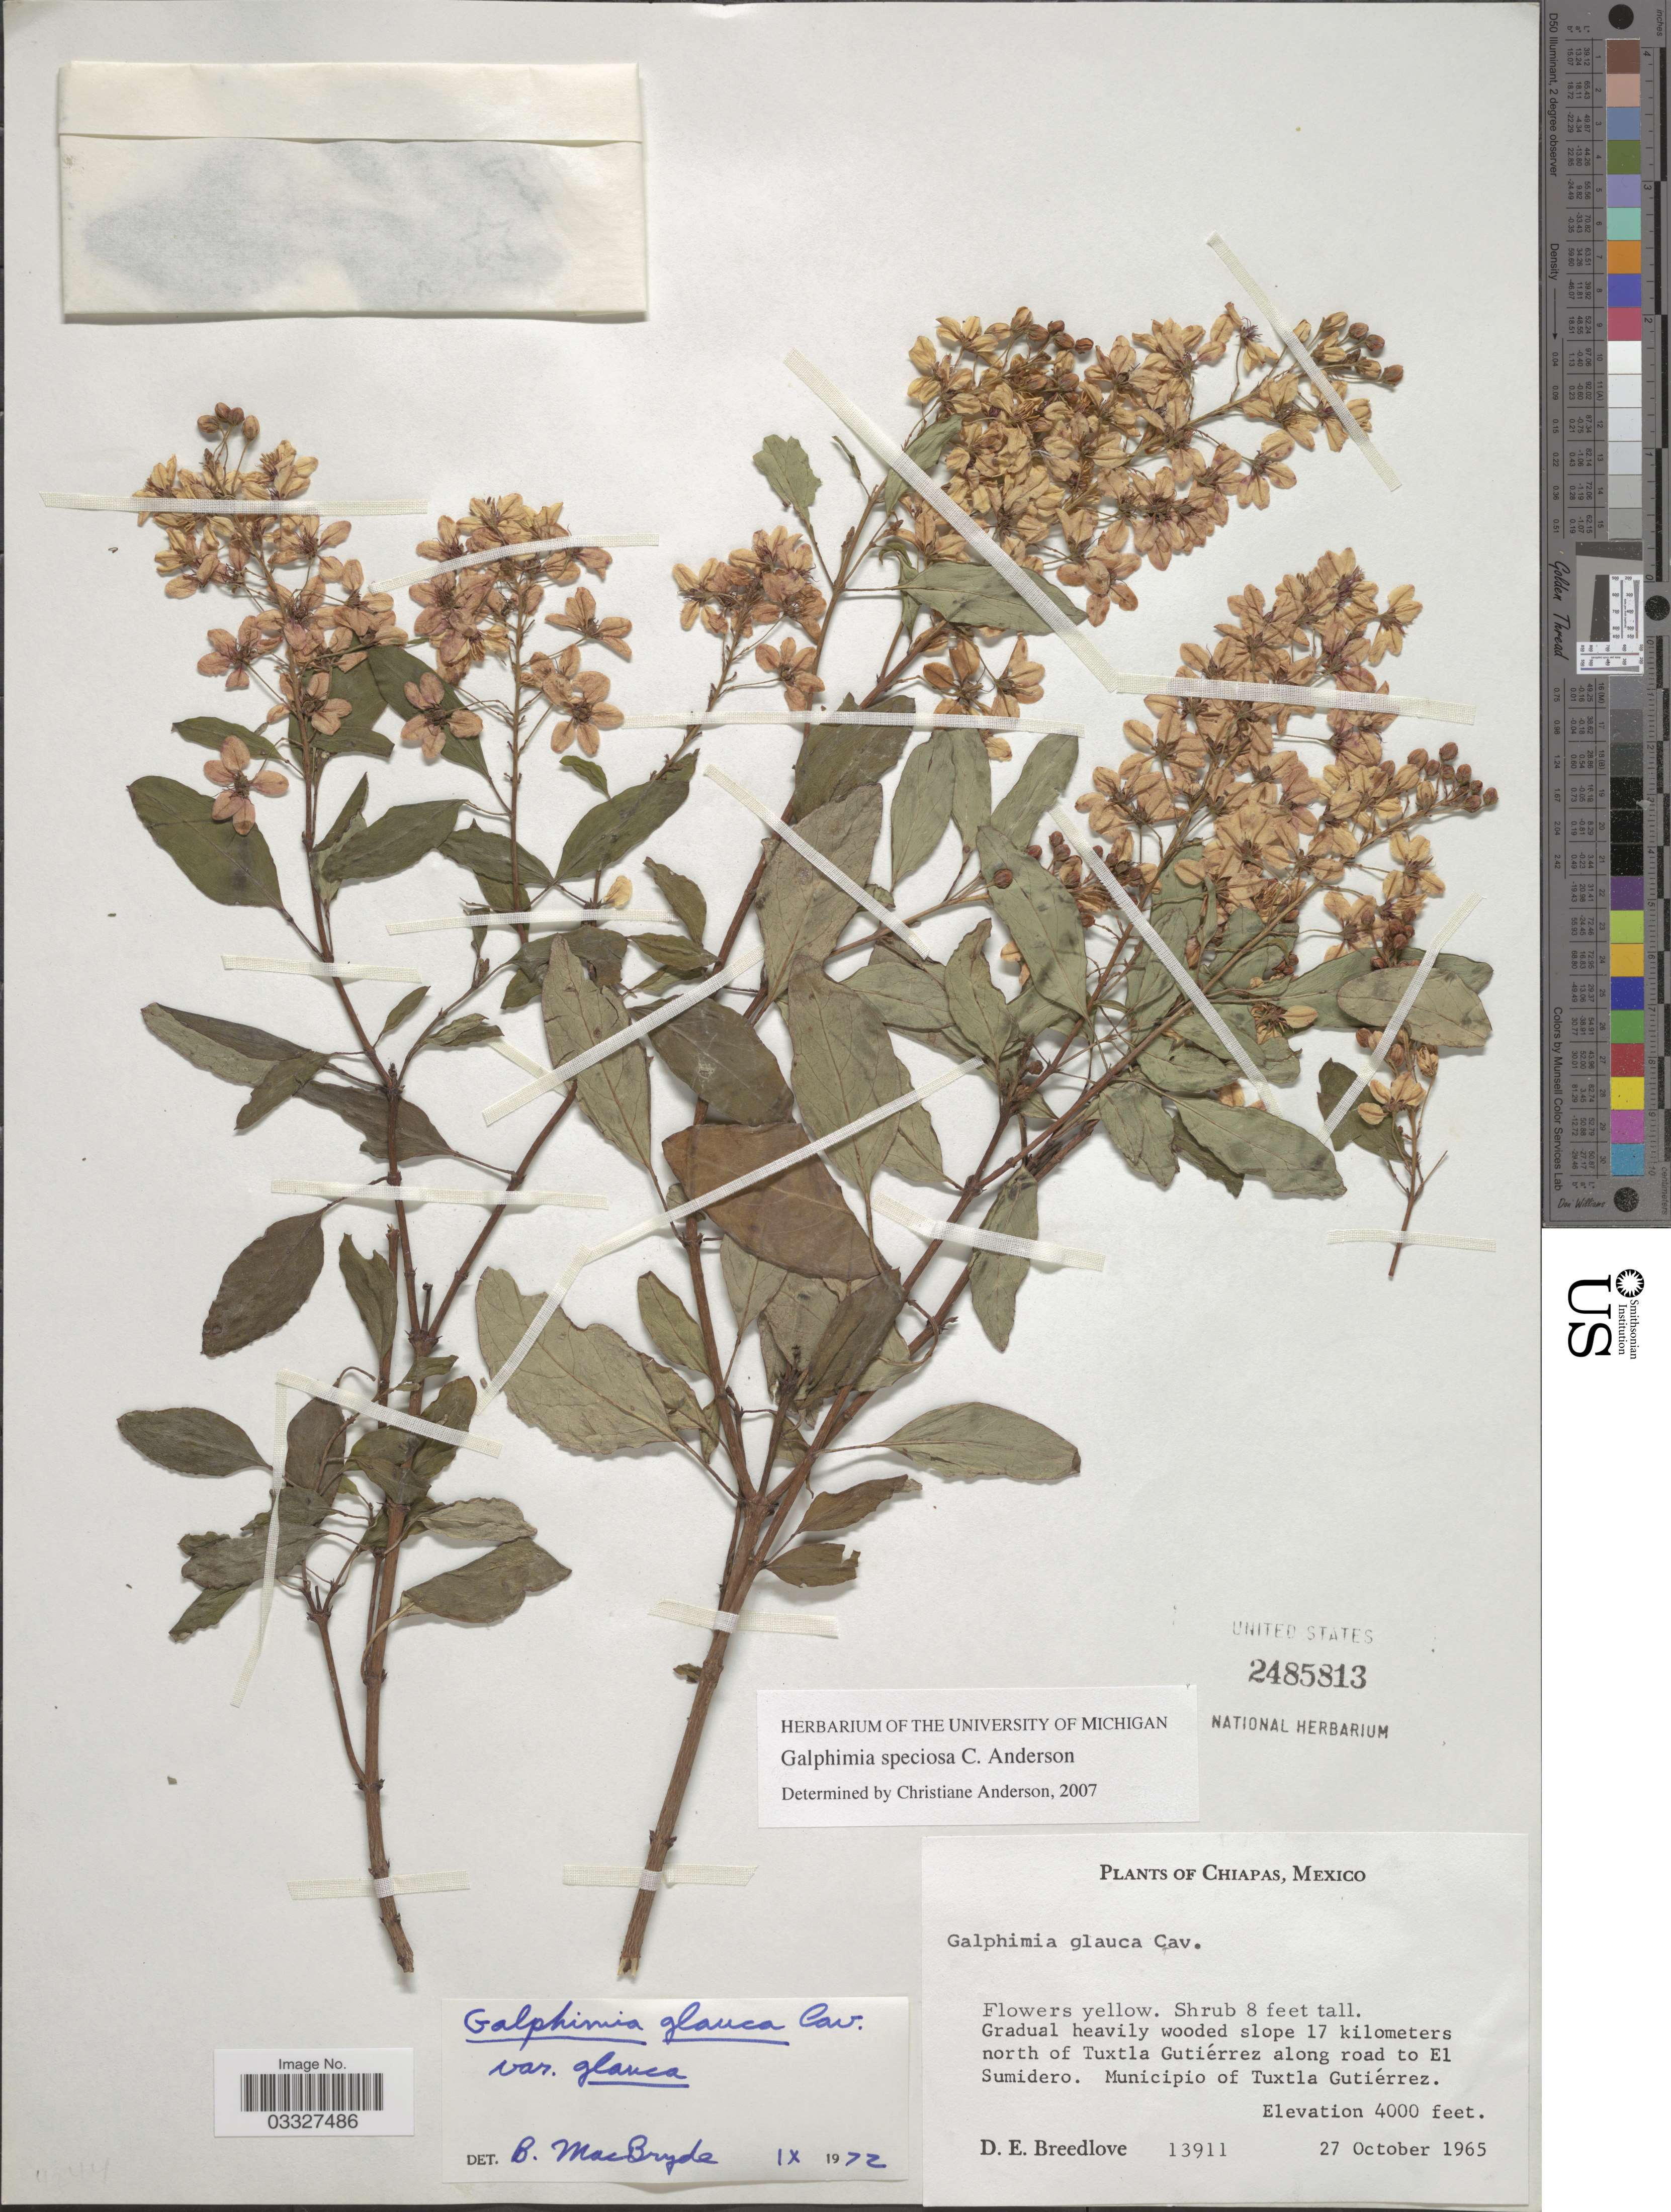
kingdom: Plantae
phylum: Tracheophyta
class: Magnoliopsida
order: Malpighiales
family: Malpighiaceae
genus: Galphimia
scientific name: Galphimia speciosa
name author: C.E. Anderson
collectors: D. E. Breedlove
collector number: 13911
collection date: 1965-10-27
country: Mexico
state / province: Chiapas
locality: Gradual heavily wooded slope 17 kilometers north of Tuxtla Gutiérrez along road to El Sumidero. Municipio of Tuxtla Gutiérrez.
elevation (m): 1219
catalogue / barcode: US 2485813